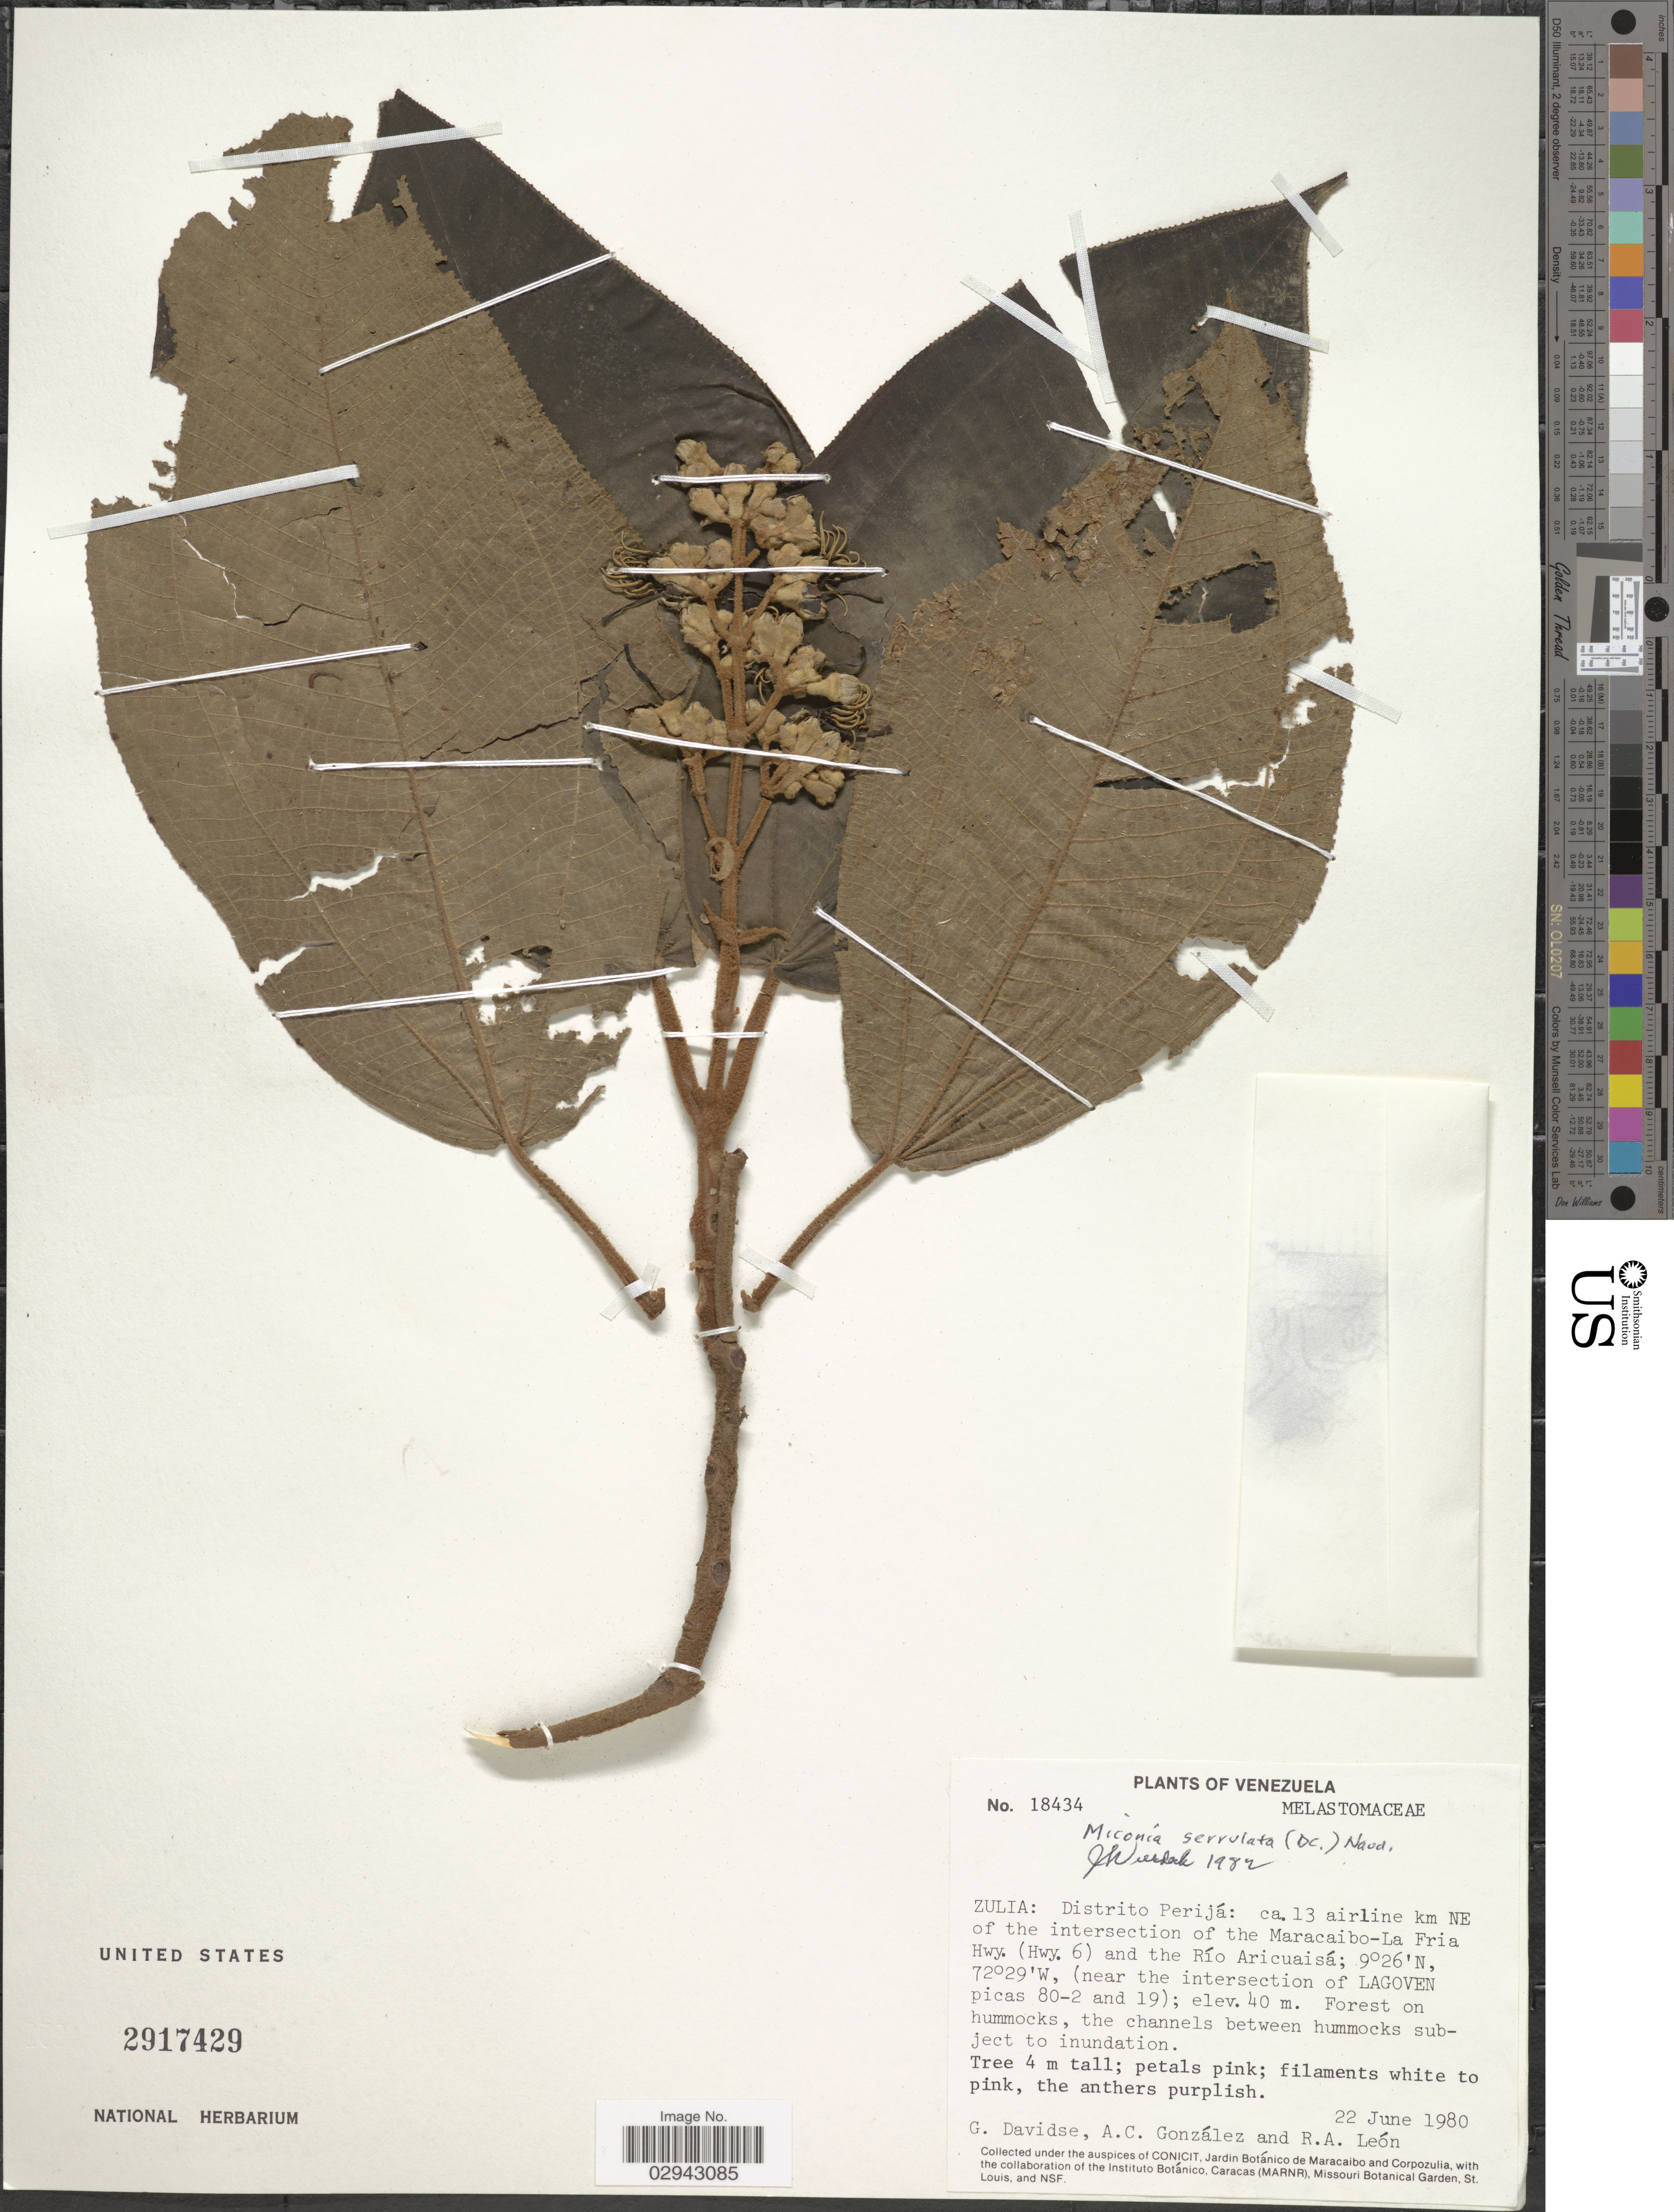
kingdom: Plantae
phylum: Tracheophyta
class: Magnoliopsida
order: Myrtales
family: Melastomataceae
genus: Miconia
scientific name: Miconia serrulata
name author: (DC.) Naudin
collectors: G. Davidse, A. C. González & R. A. León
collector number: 18434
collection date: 1980-06-22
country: Venezuela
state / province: Zulia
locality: Distrito Perijá: ca. 13 airline km NE of the intersection of the Maracaibo-La Fria Hwy. (Hwy. 6) and the Río Aricuaisá (near the intersection of Lagoven picas 80-2 and 19).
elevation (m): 40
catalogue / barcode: US 2917429